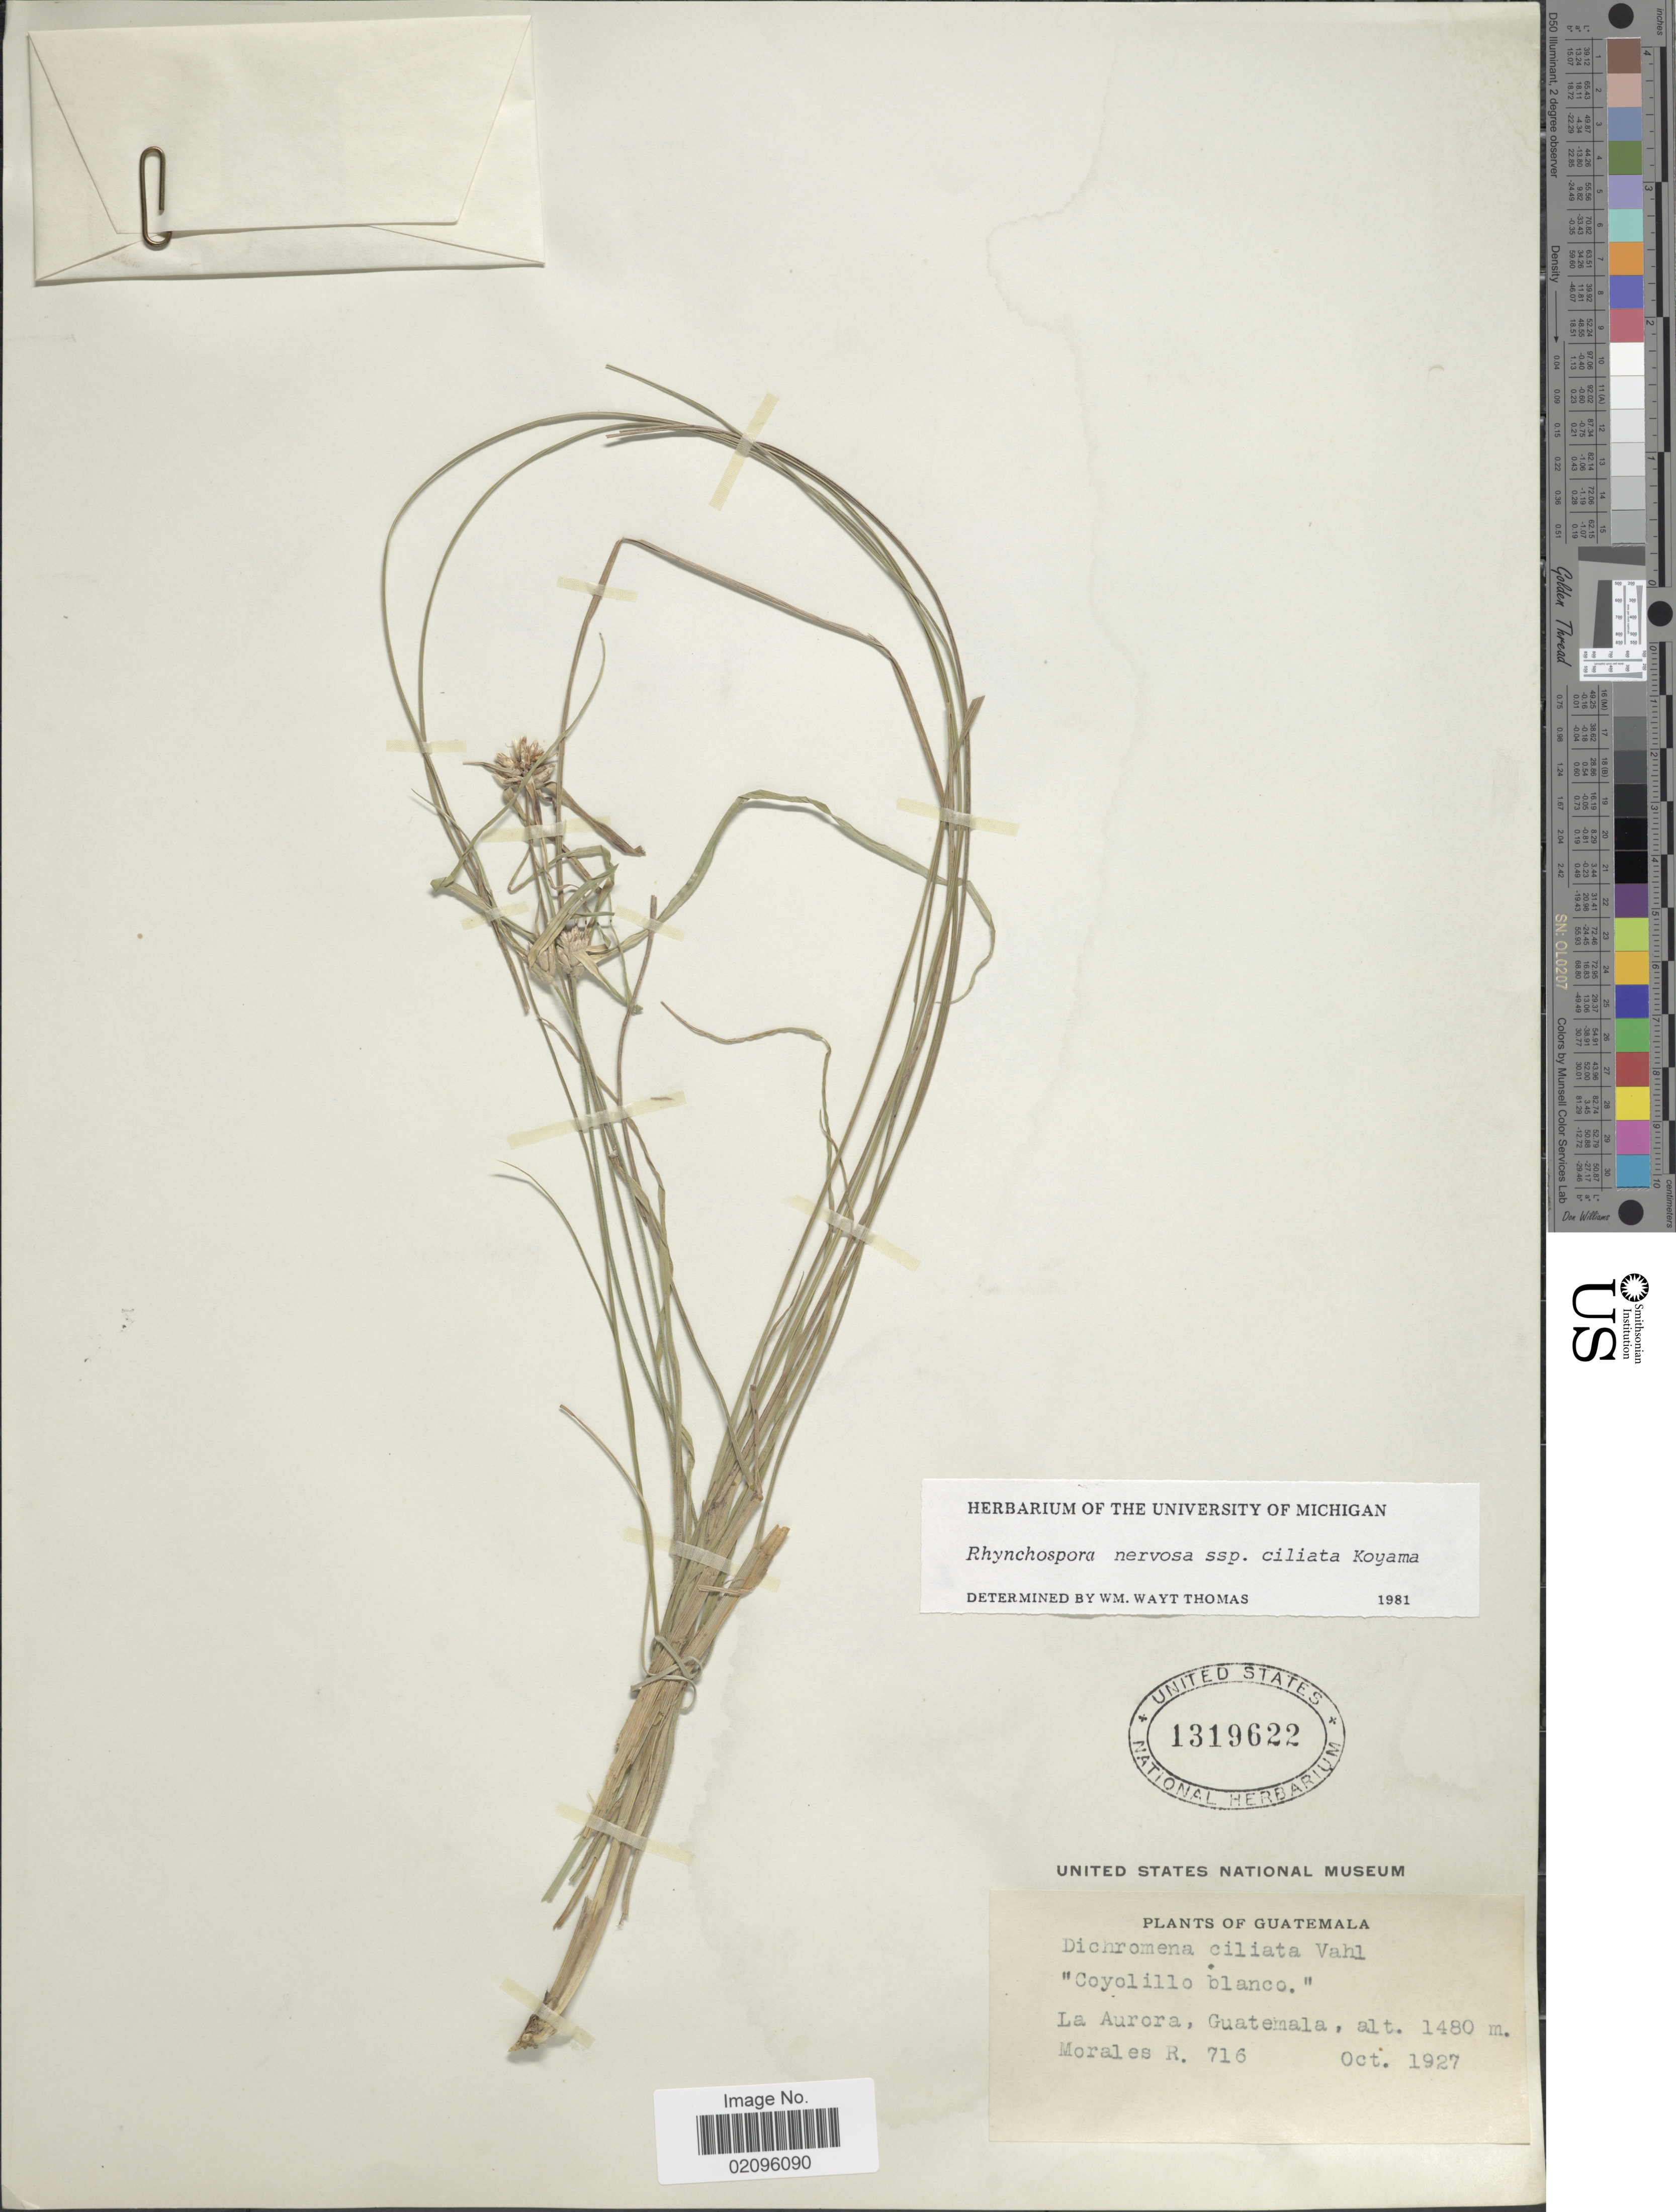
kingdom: Plantae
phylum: Tracheophyta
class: Liliopsida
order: Poales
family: Cyperaceae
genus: Rhynchospora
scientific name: Rhynchospora nervosa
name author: (Vahl) Boeckeler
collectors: R. Morales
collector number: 716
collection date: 1927-10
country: Guatemala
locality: La Aurora.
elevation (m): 1480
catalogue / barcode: US 1319622